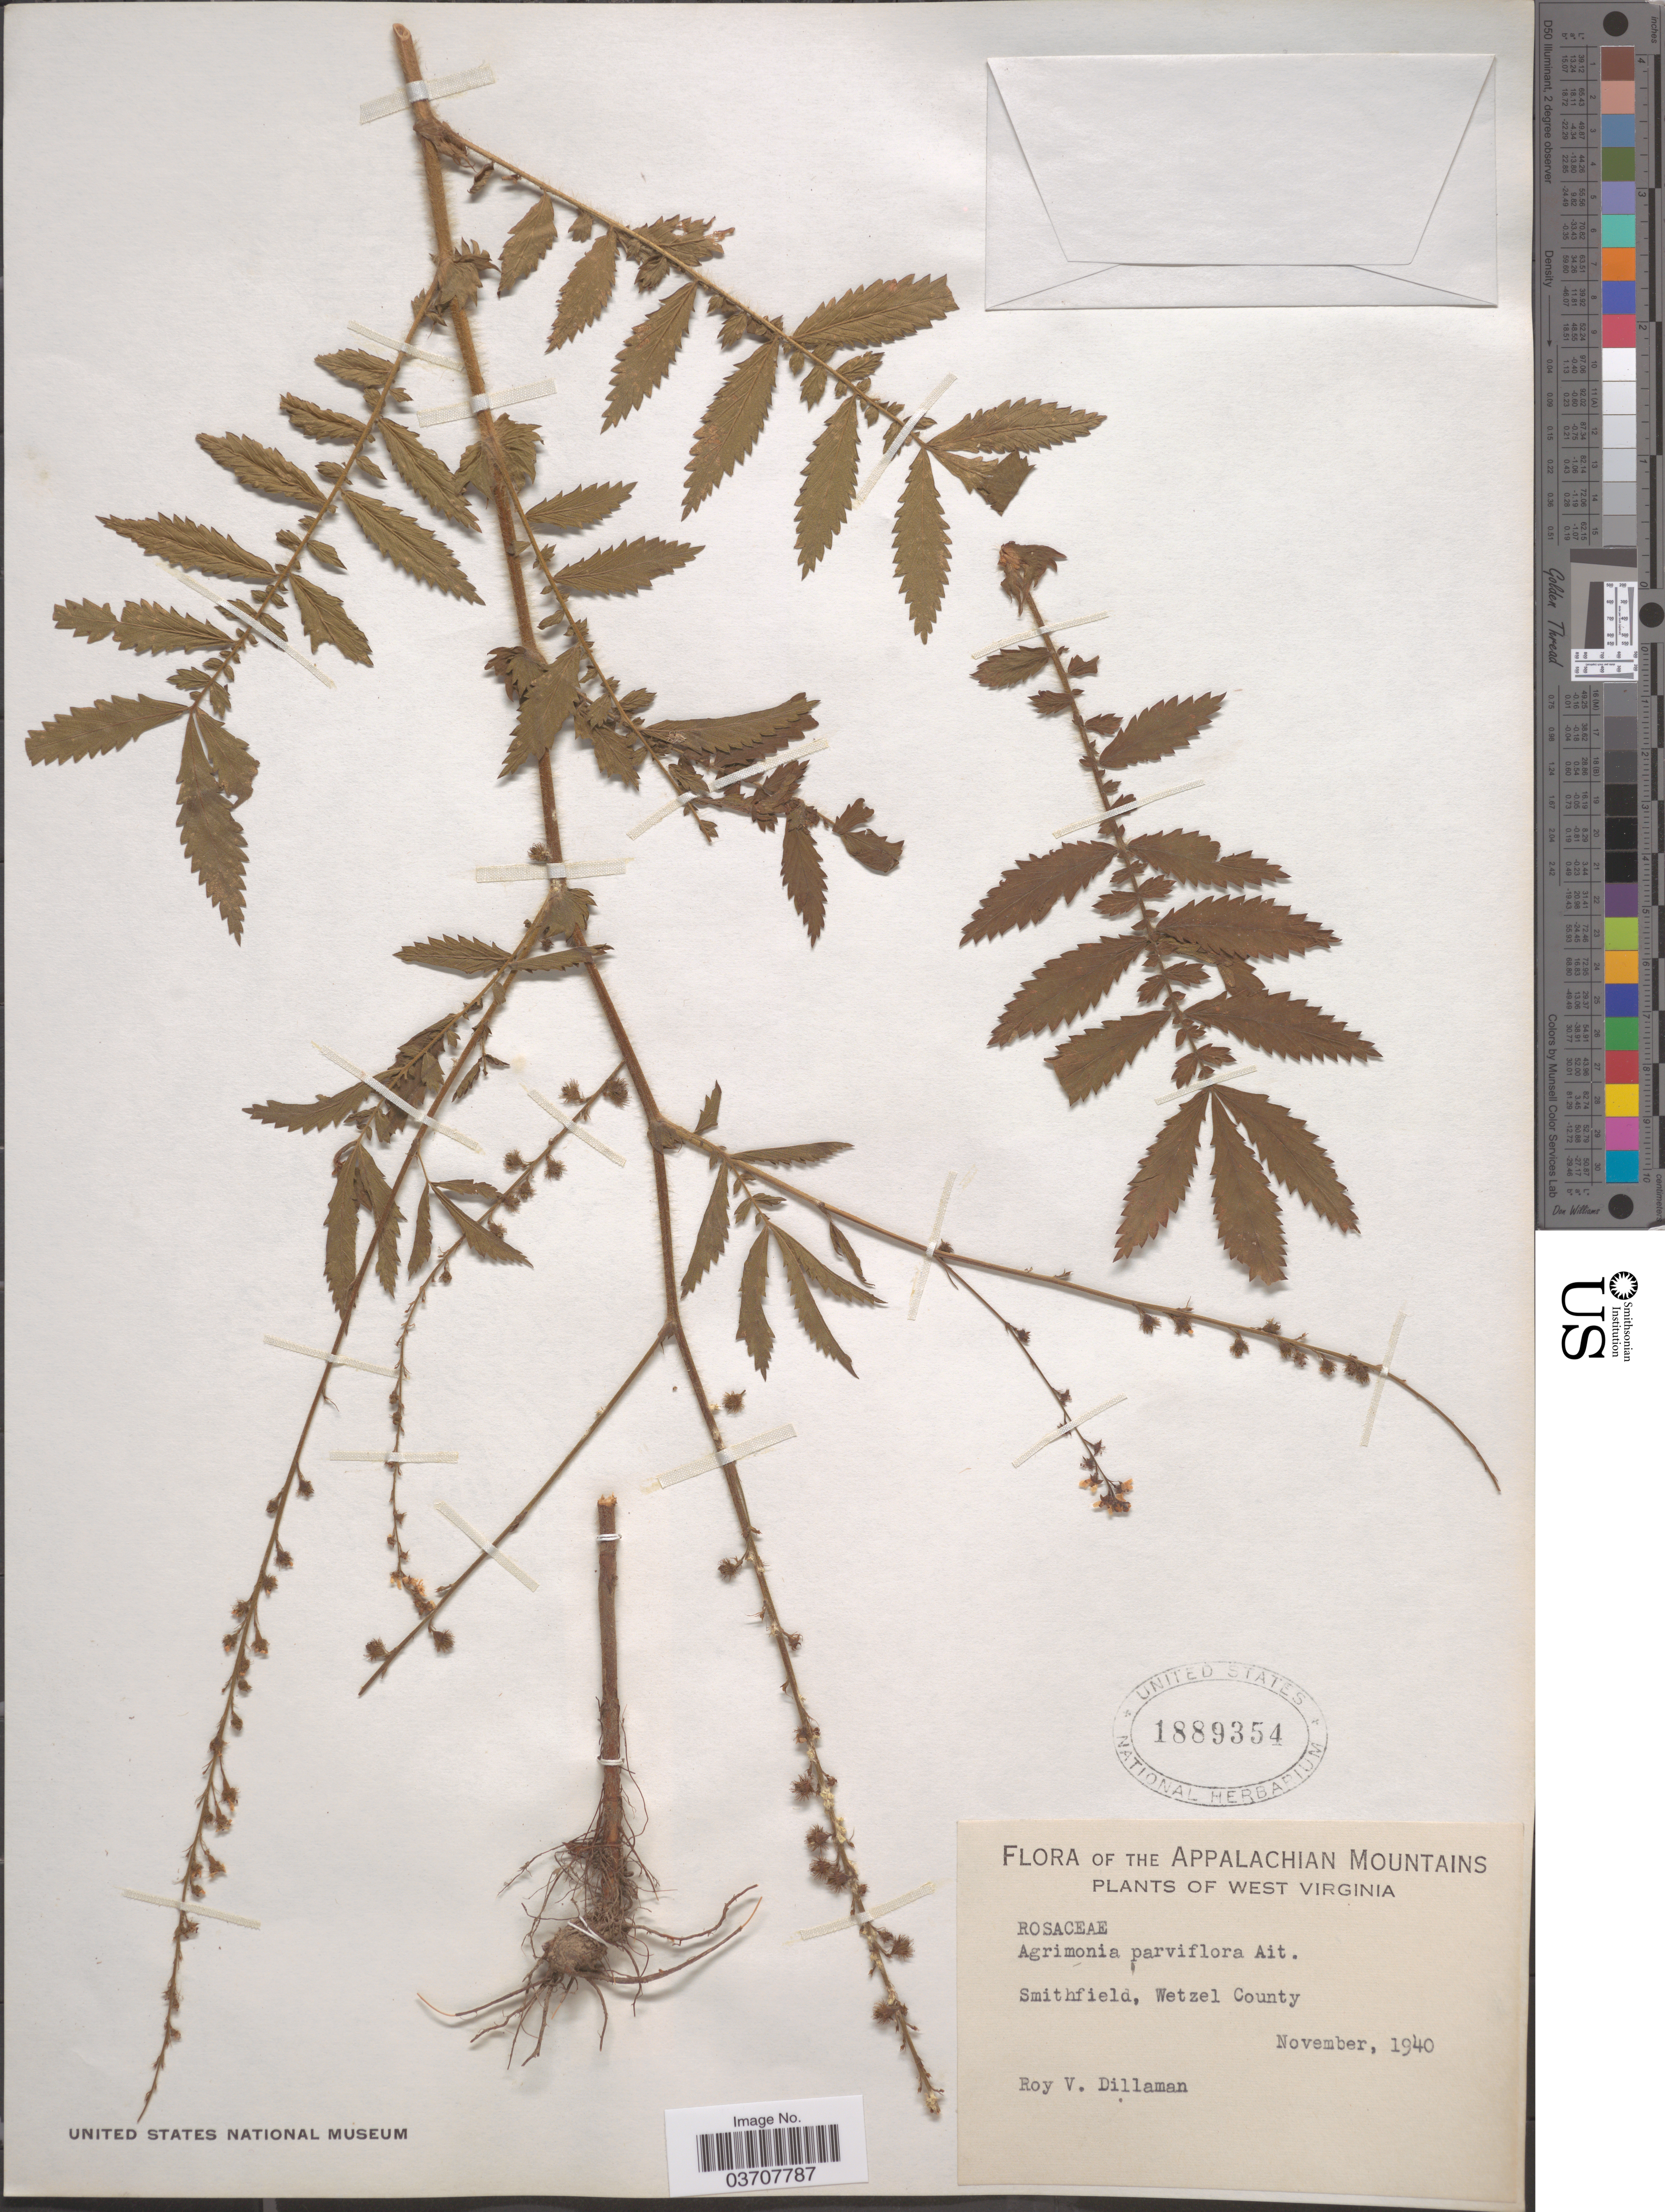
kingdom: Plantae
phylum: Tracheophyta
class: Magnoliopsida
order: Rosales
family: Rosaceae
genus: Agrimonia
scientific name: Agrimonia parviflora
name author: Aiton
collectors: R. Dillaman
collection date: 1940-11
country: United States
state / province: West Virginia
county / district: Wetzel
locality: The Appalachian Mountains. Smithfield, Wetzel County.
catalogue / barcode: US 1889354